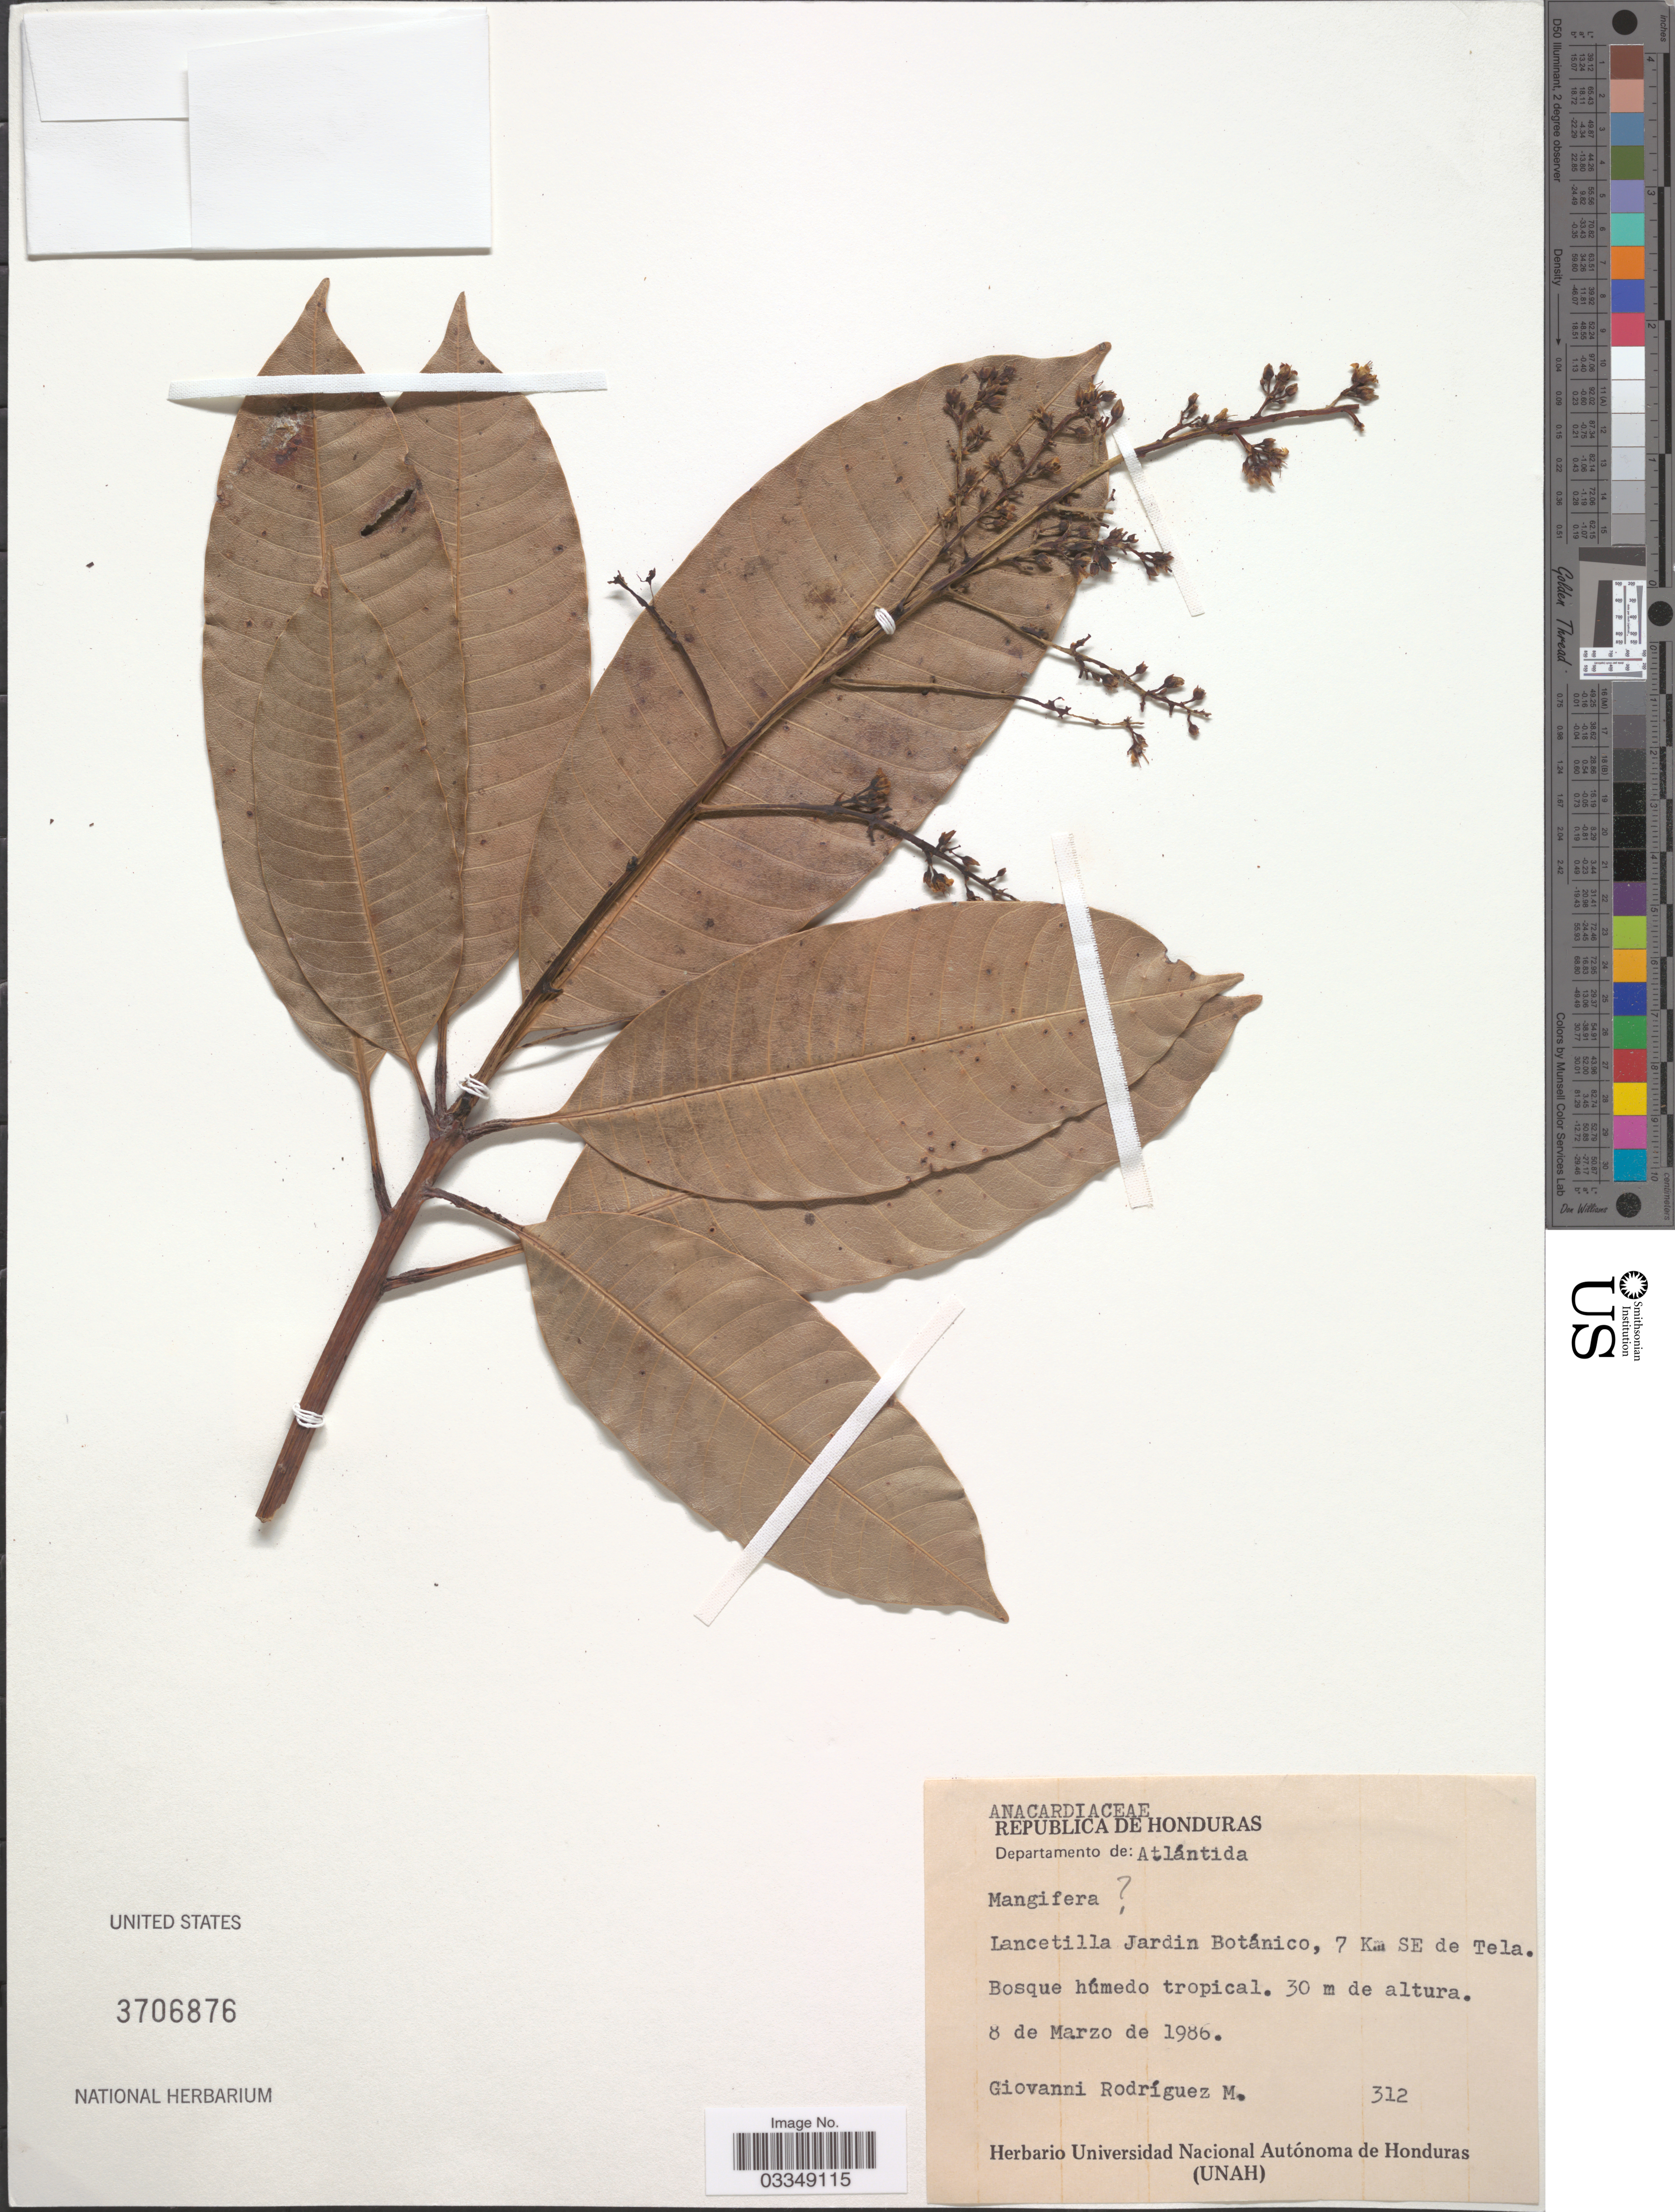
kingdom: Plantae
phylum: Tracheophyta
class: Magnoliopsida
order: Sapindales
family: Anacardiaceae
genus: Mangifera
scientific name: Mangifera sp.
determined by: Mitchell, John D.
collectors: G. Rodríguez M.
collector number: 312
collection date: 1986-03-08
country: Honduras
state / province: Atlántida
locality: Departamento de: Atlántida. Lancetilla Jardin Botánico, 7 Km SE de Tela.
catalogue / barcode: US 3706876